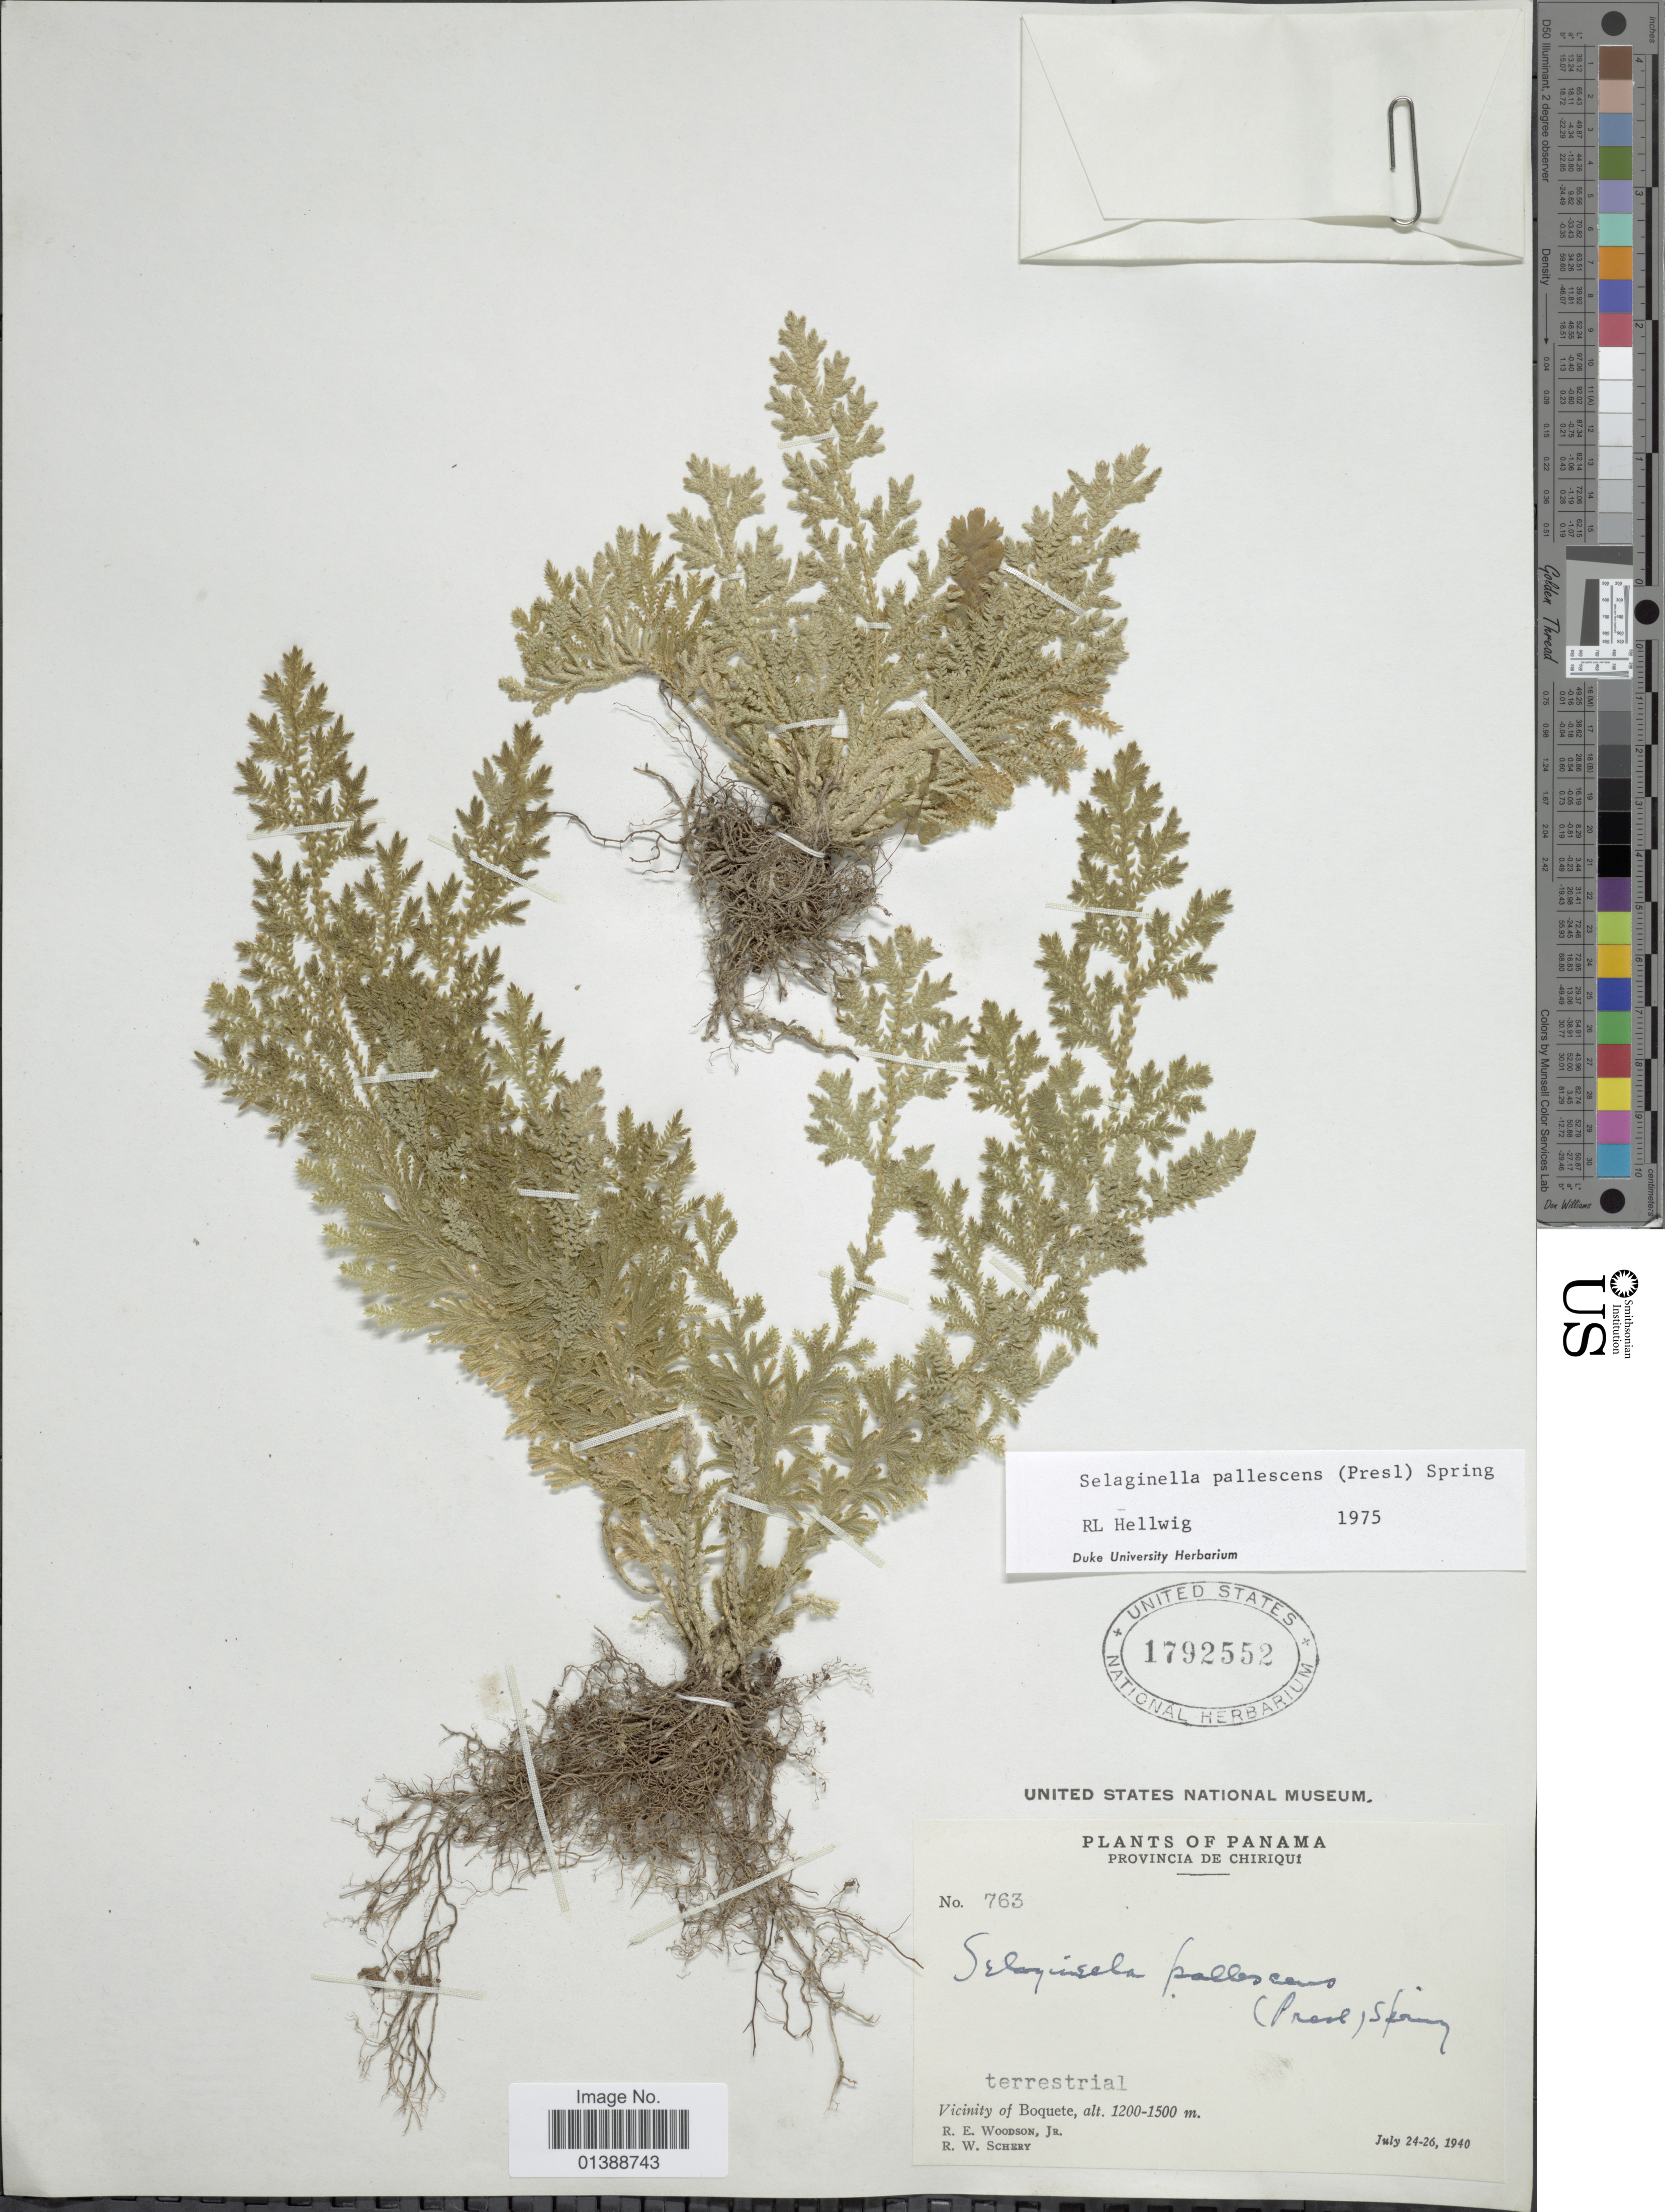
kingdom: Plantae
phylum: Tracheophyta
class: Lycopodiopsida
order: Selaginellales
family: Selaginellaceae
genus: Selaginella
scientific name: Selaginella pallescens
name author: (C. Presl) Spring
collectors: R. E. Woodson & R. W. Schery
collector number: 763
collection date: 1940-07-24/1940-07-26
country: Panama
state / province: Chiriqui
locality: Vicinity of Boquete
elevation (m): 1200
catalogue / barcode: US 1792552